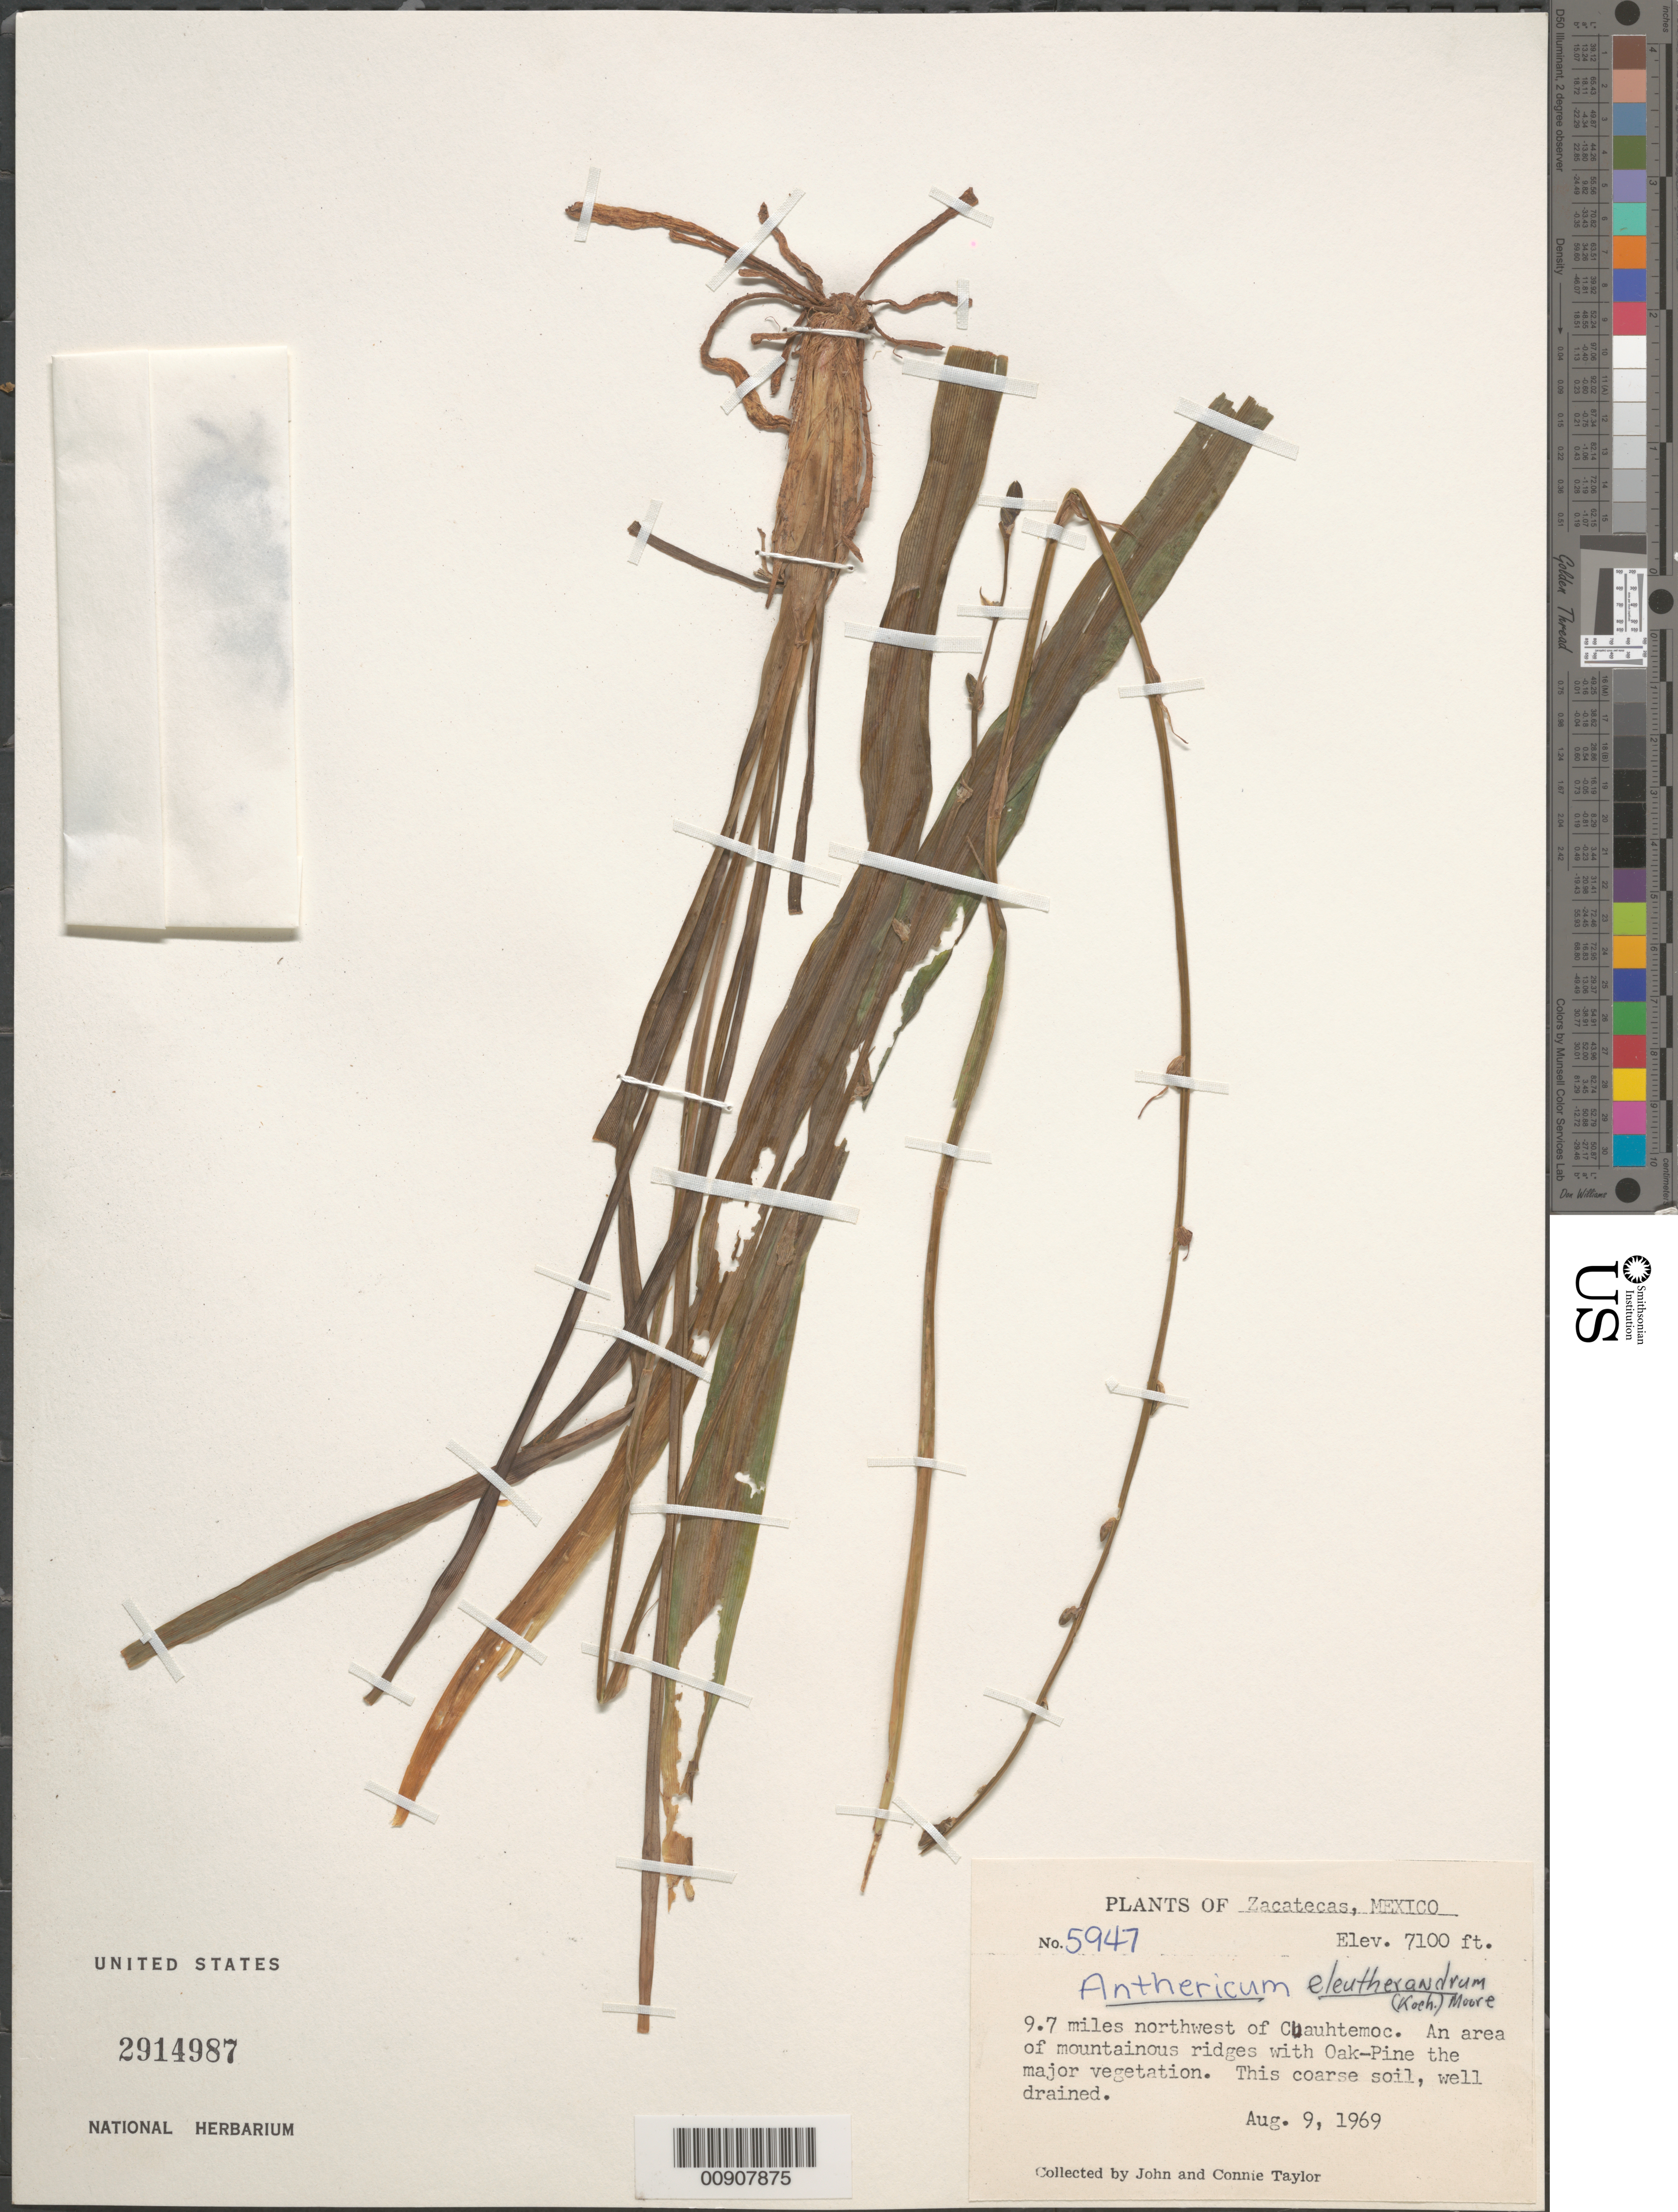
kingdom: Plantae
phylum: Tracheophyta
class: Liliopsida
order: Asparagales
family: Asparagaceae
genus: Anthericum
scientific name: Anthericum eleutherandrum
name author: (K. Koch) H.E. Moore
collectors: J. Taylor & C. Taylor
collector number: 5947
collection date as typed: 09 Aug 1969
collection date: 1969-08-09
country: Mexico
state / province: Zacatecas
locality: Zacatecas: 9.7 miles northwest of Cuauhtémoc.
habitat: An area of mountainous ridges with Oak-Pine the major vegetation. This coarse soil, well drained.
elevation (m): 2164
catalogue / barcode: US 2914987